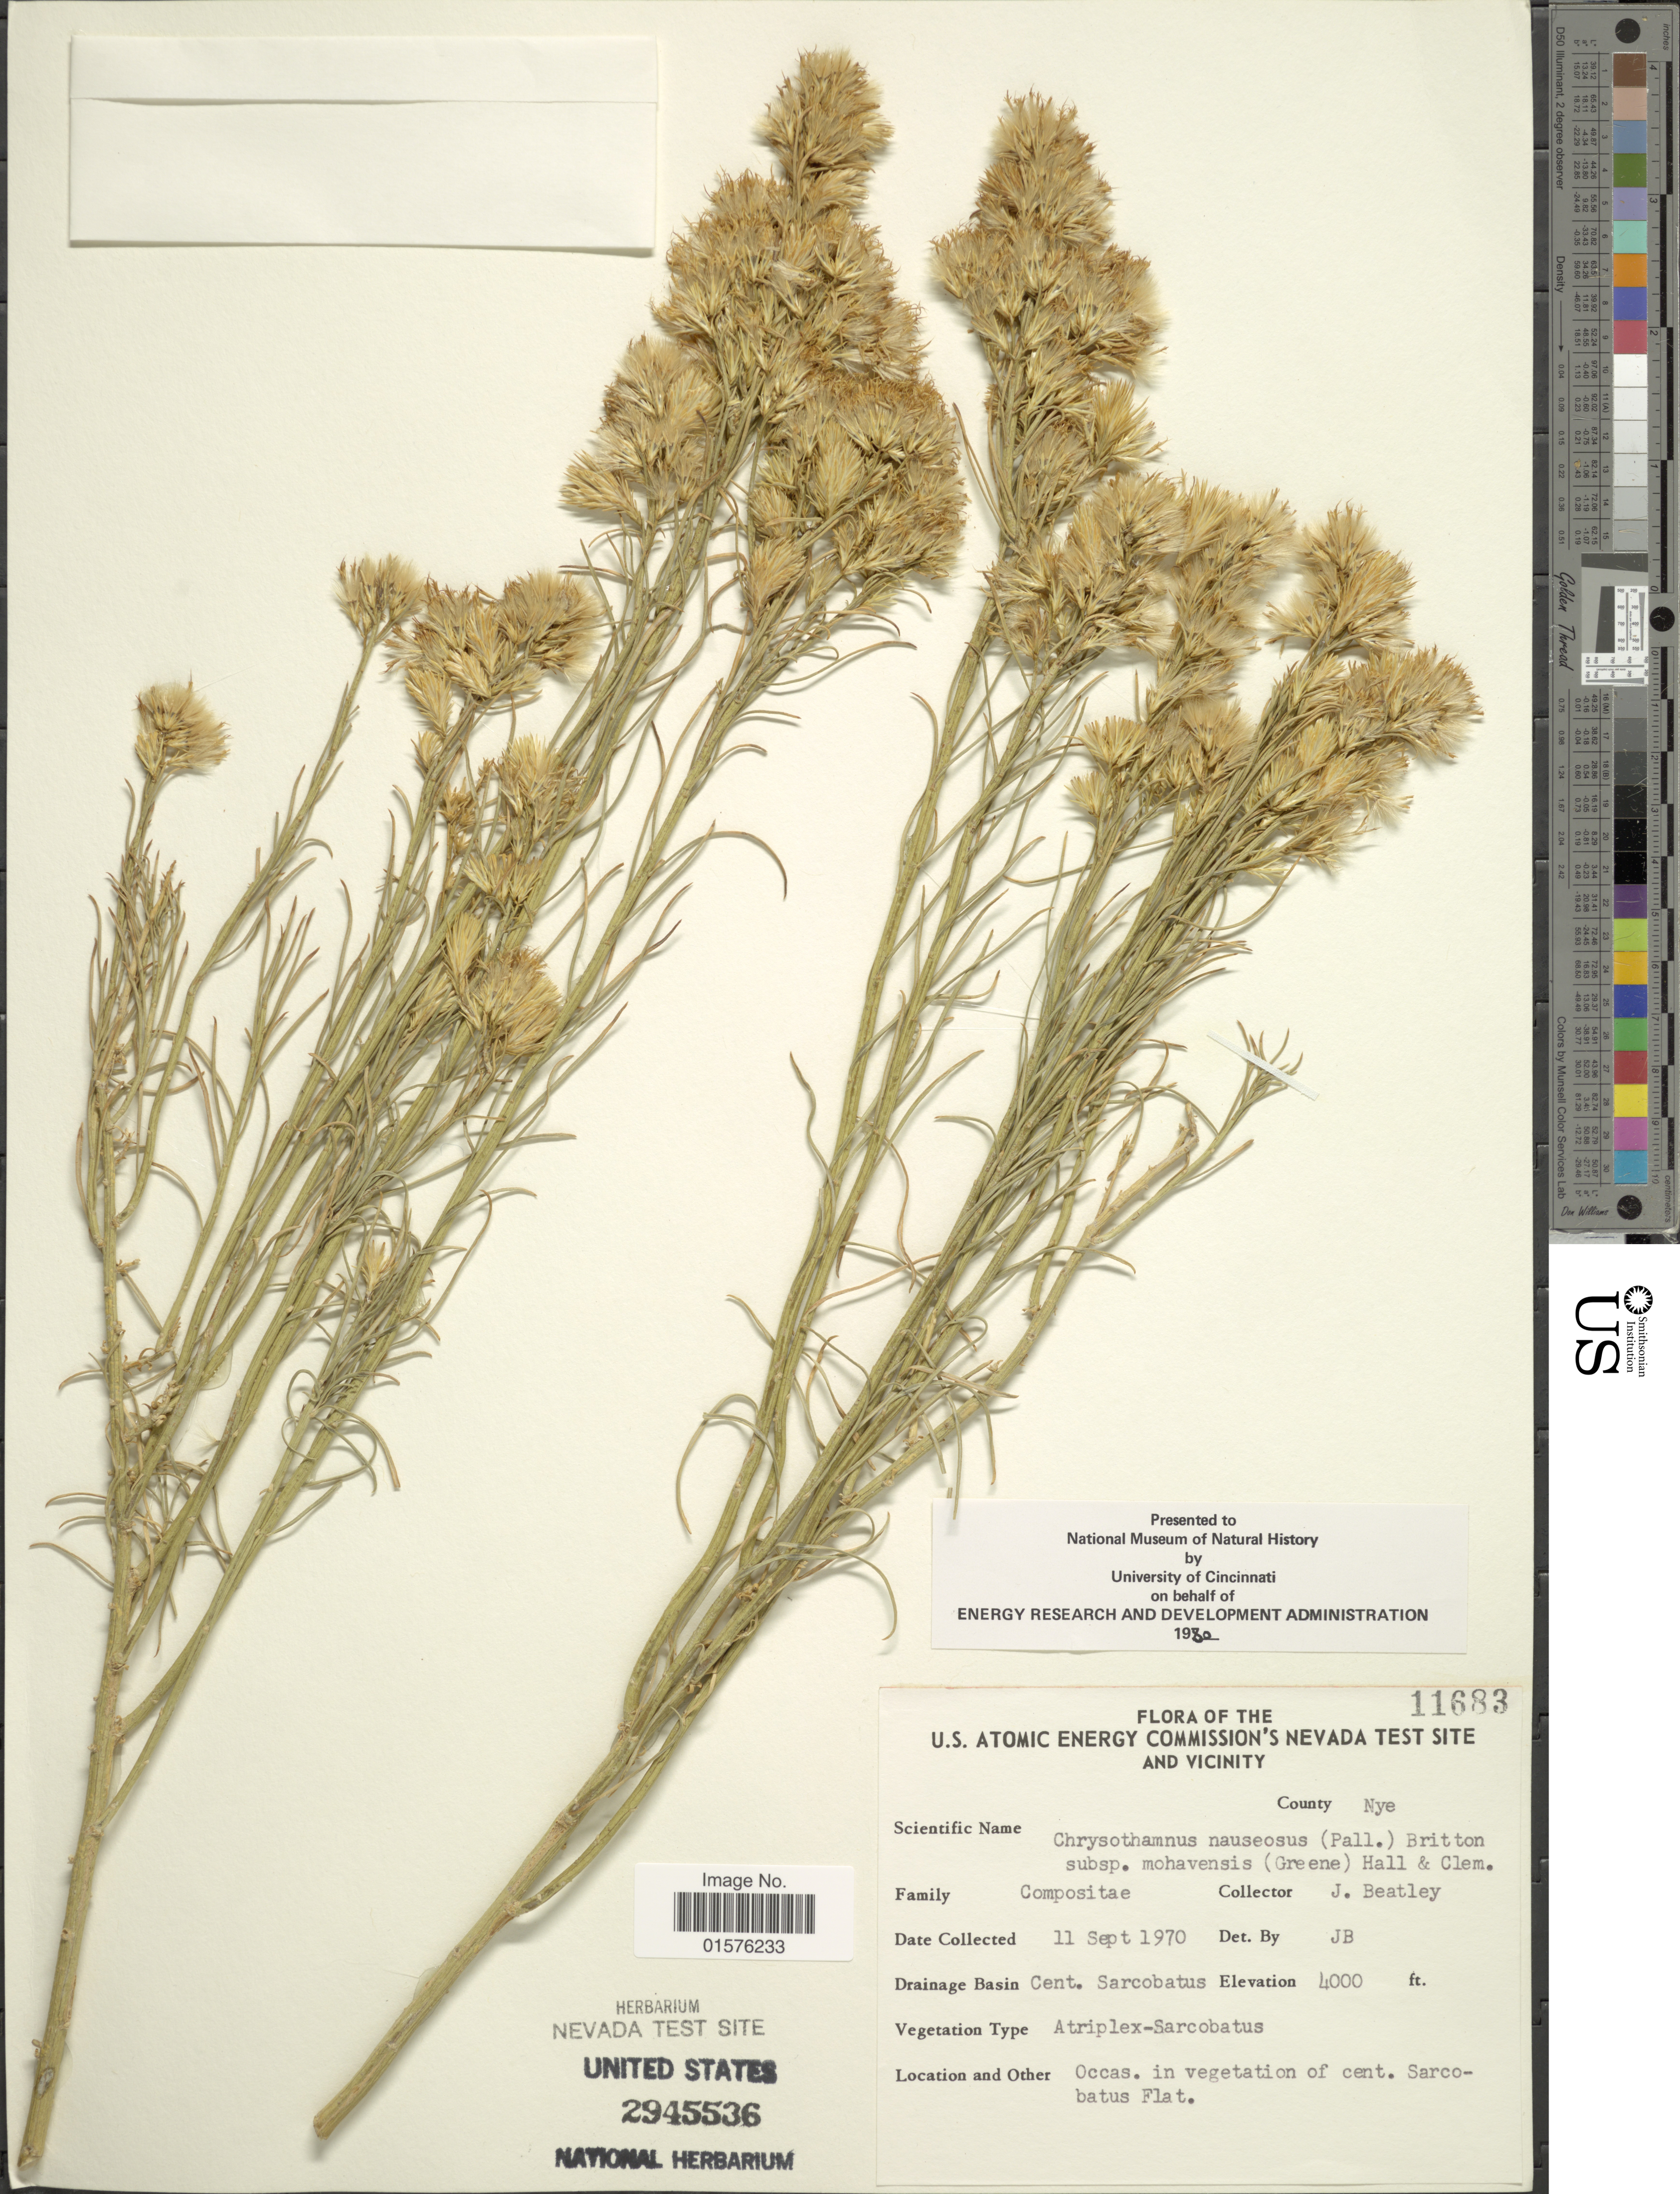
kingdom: Plantae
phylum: Tracheophyta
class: Magnoliopsida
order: Asterales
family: Asteraceae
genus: Ericameria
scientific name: Ericameria nauseosa var. mohavensis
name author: (S.W. Greene) G.L. Nesom & G.I. Baird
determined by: Urbatsch, Lowell E., Curator (LSU), Louisiana State University (UNITED STATES)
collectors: J. C. Beatley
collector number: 11683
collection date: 1970-09-11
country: United States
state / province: Nevada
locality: The U.S. Atomic Energy Commision's Nevada test site and vicinity, County: Nye, Drainage basin: Cent. Sarcobatus.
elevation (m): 1219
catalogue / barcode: US 2945536